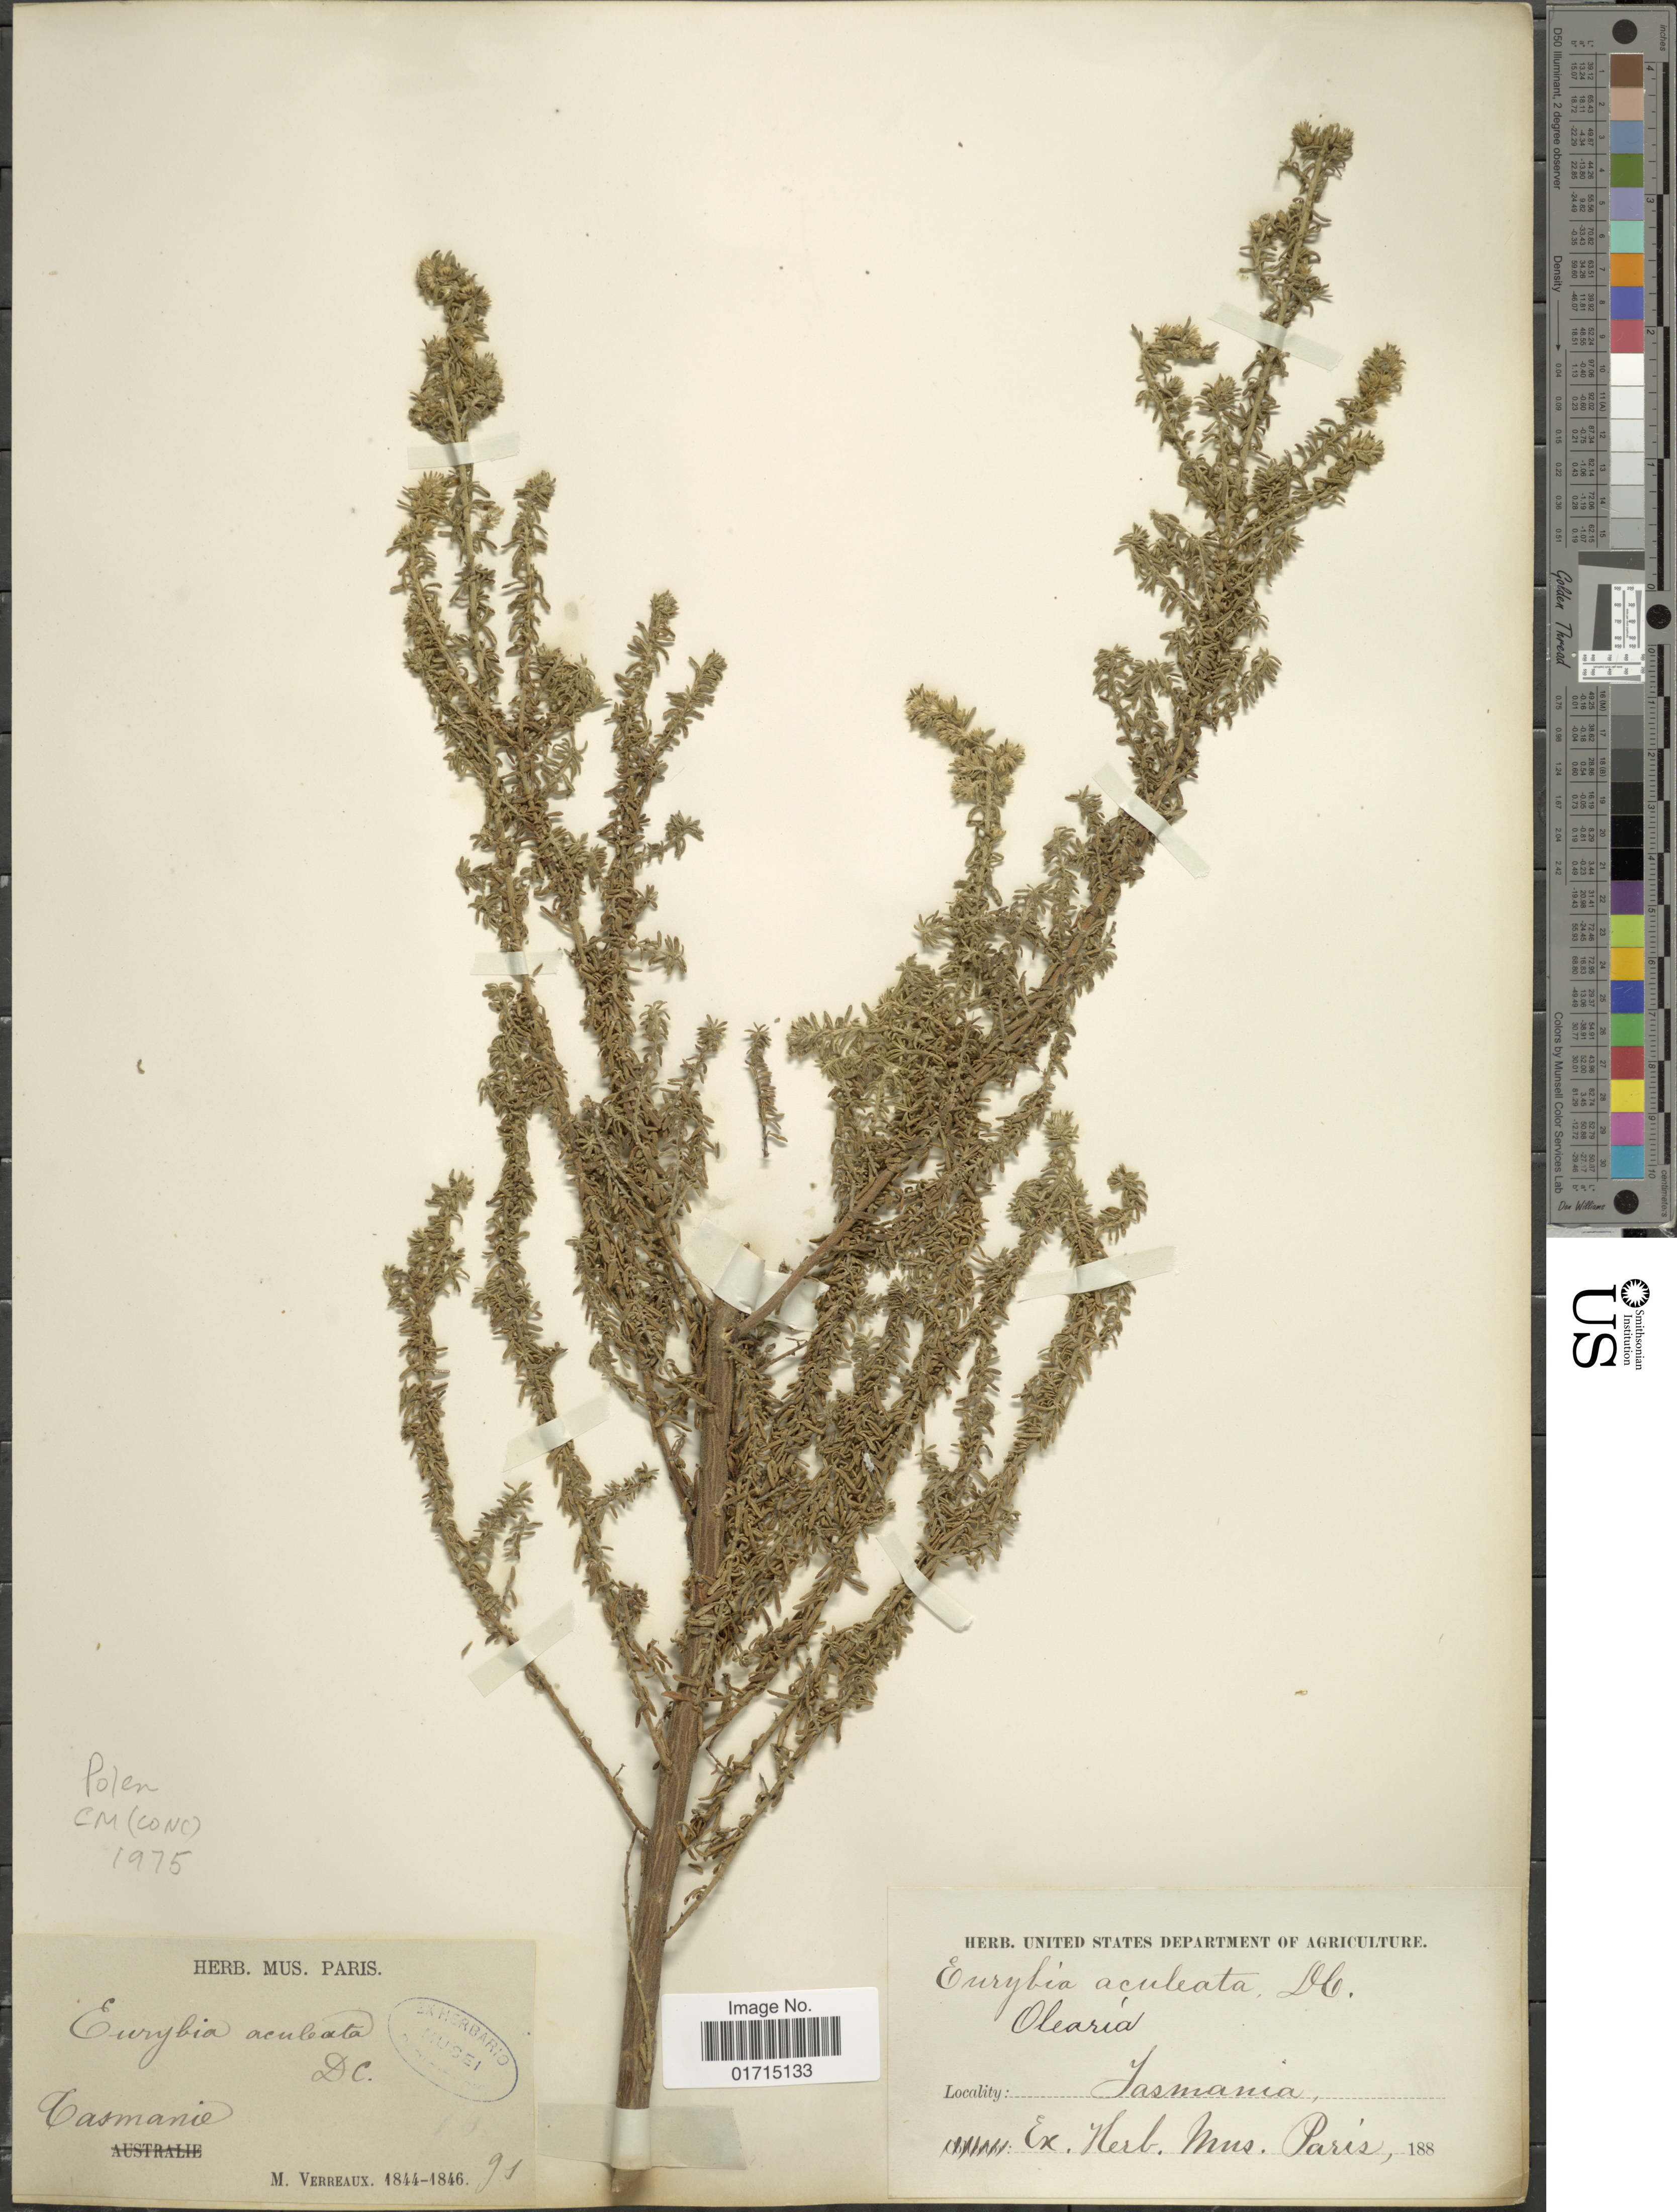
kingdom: Plantae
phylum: Tracheophyta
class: Magnoliopsida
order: Asterales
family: Asteraceae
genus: Olearia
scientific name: Olearia ramulosa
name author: (Labill.) Benth.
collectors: M. Verreaux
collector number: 91?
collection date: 1844/1946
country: Australia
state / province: Tasmania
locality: Tasmania